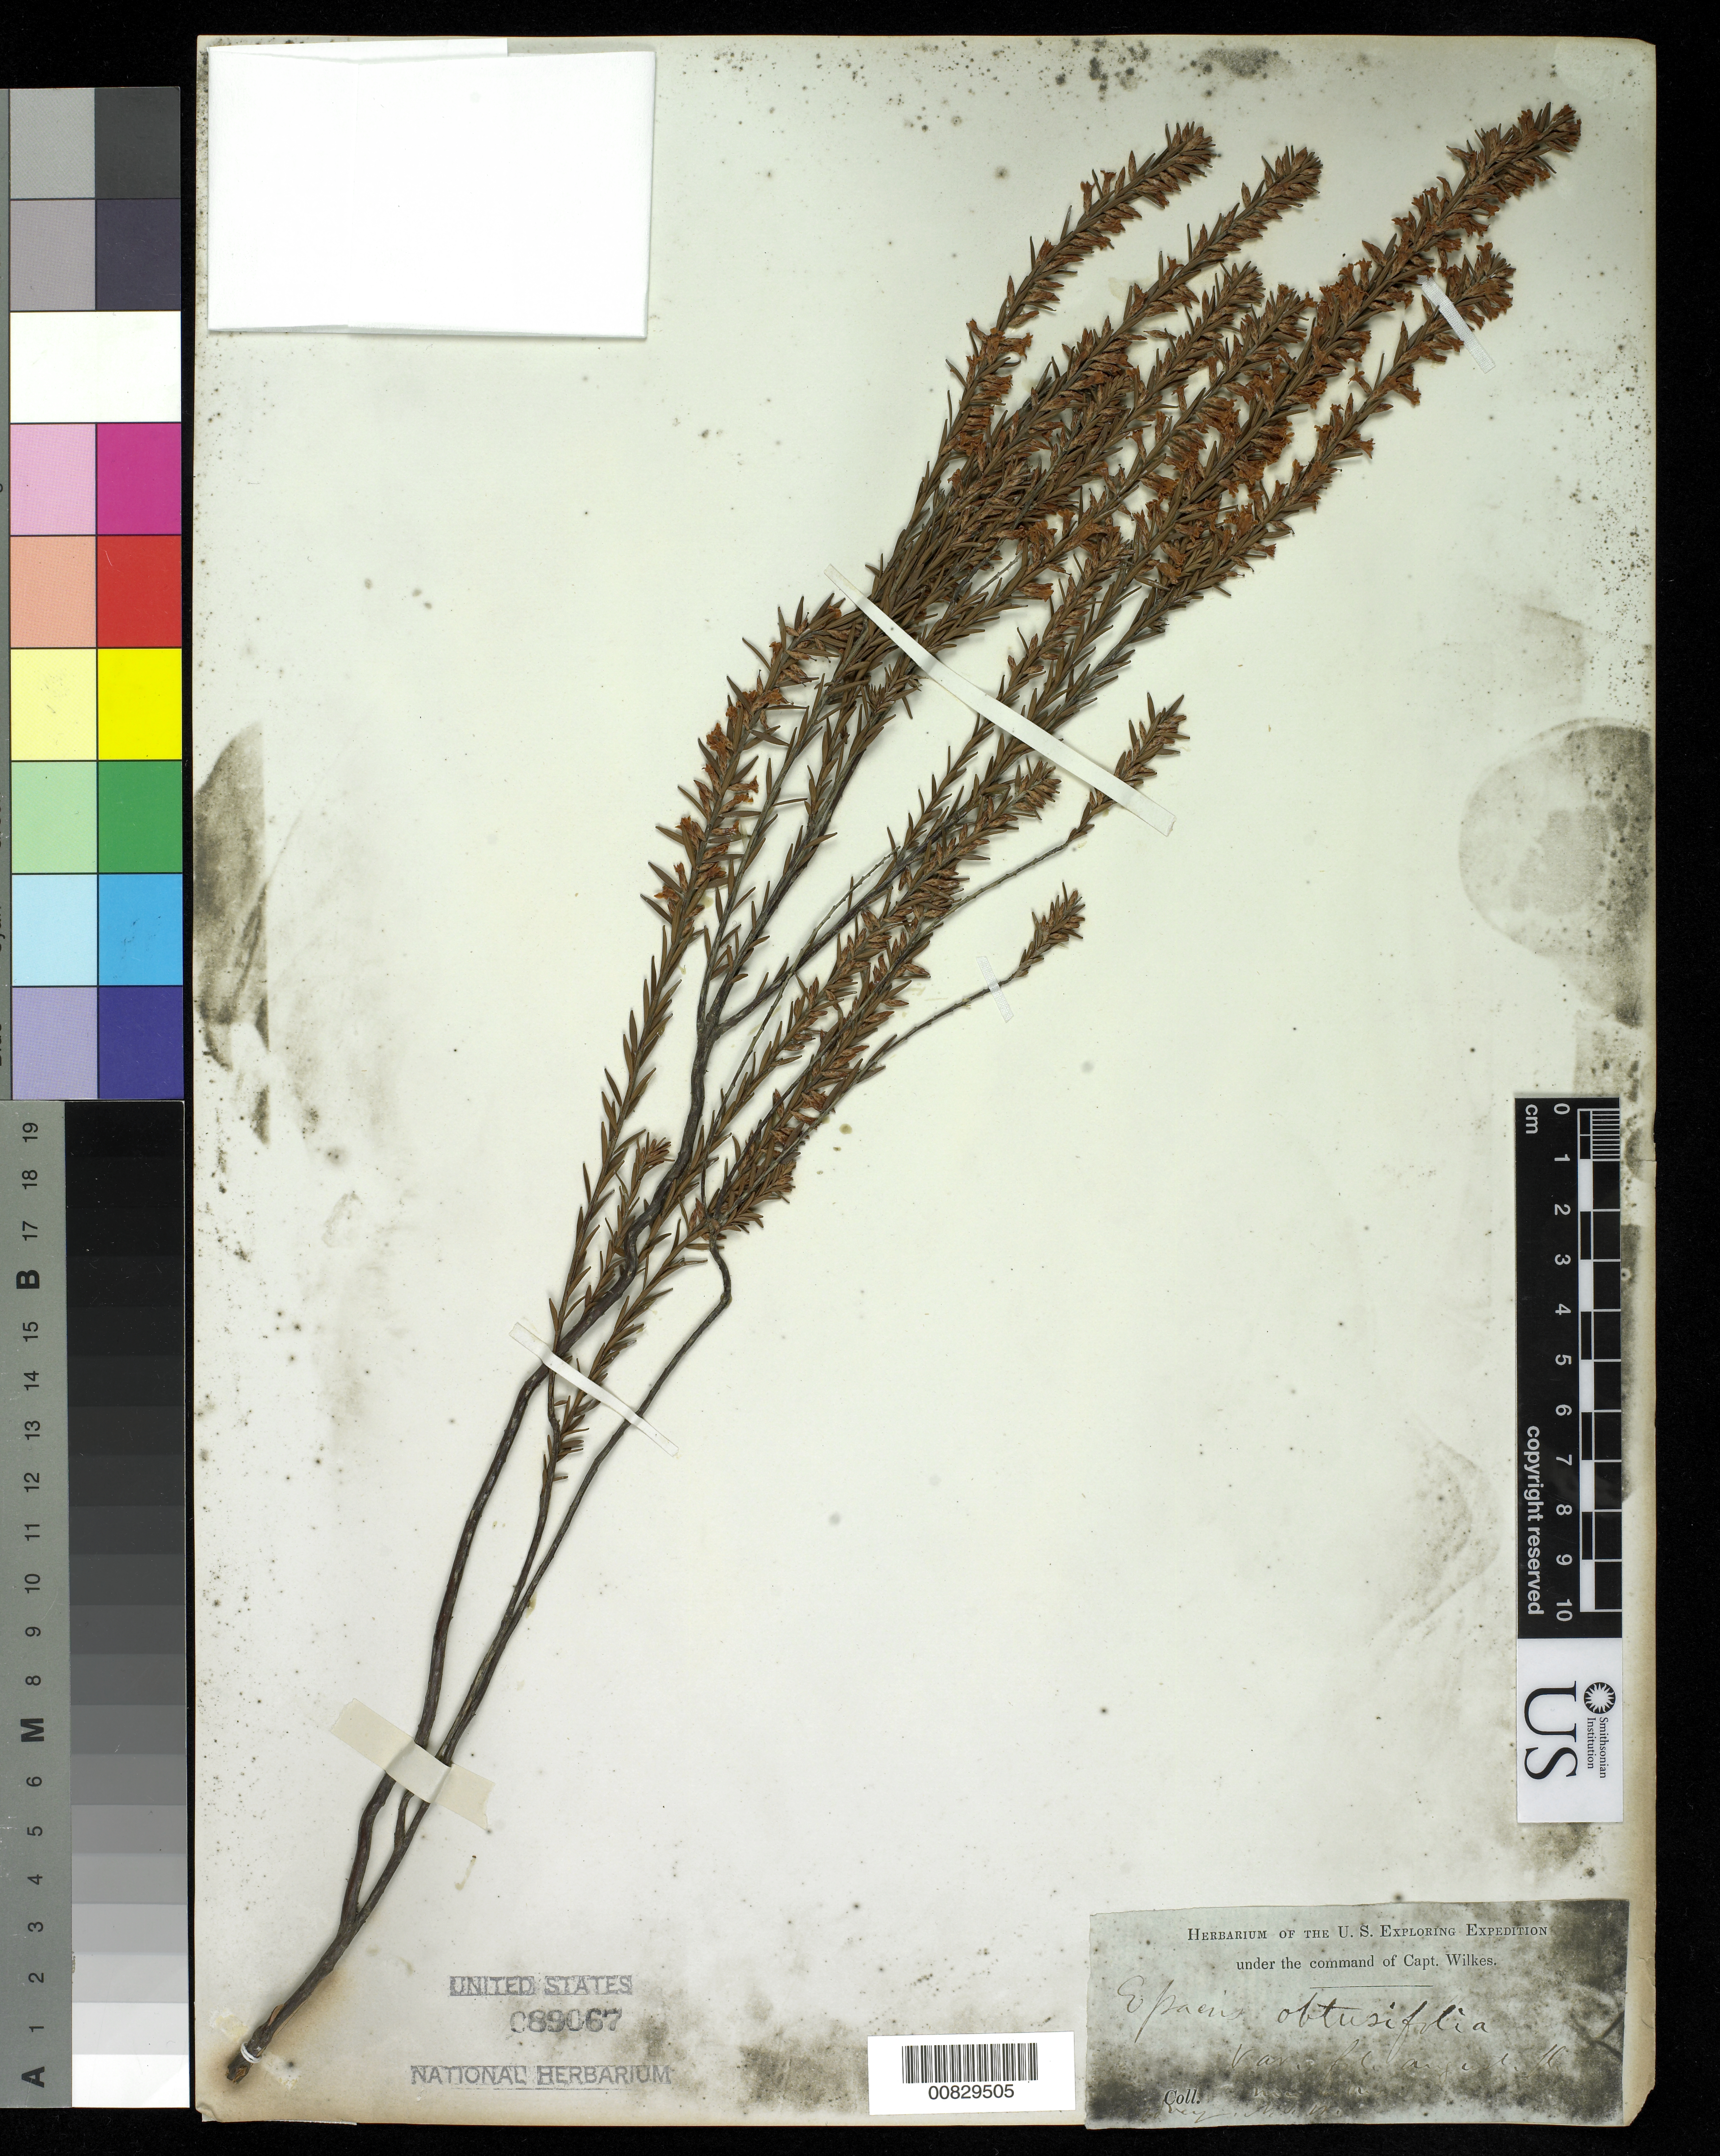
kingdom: Plantae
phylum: Tracheophyta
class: Magnoliopsida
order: Ericales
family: Ericaceae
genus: Epacris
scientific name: Epacris obtusifolia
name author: Sm.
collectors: Wilkes Explor. Exped.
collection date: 1838/1842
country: Australia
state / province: New South Wales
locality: Sydney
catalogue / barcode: US 89067